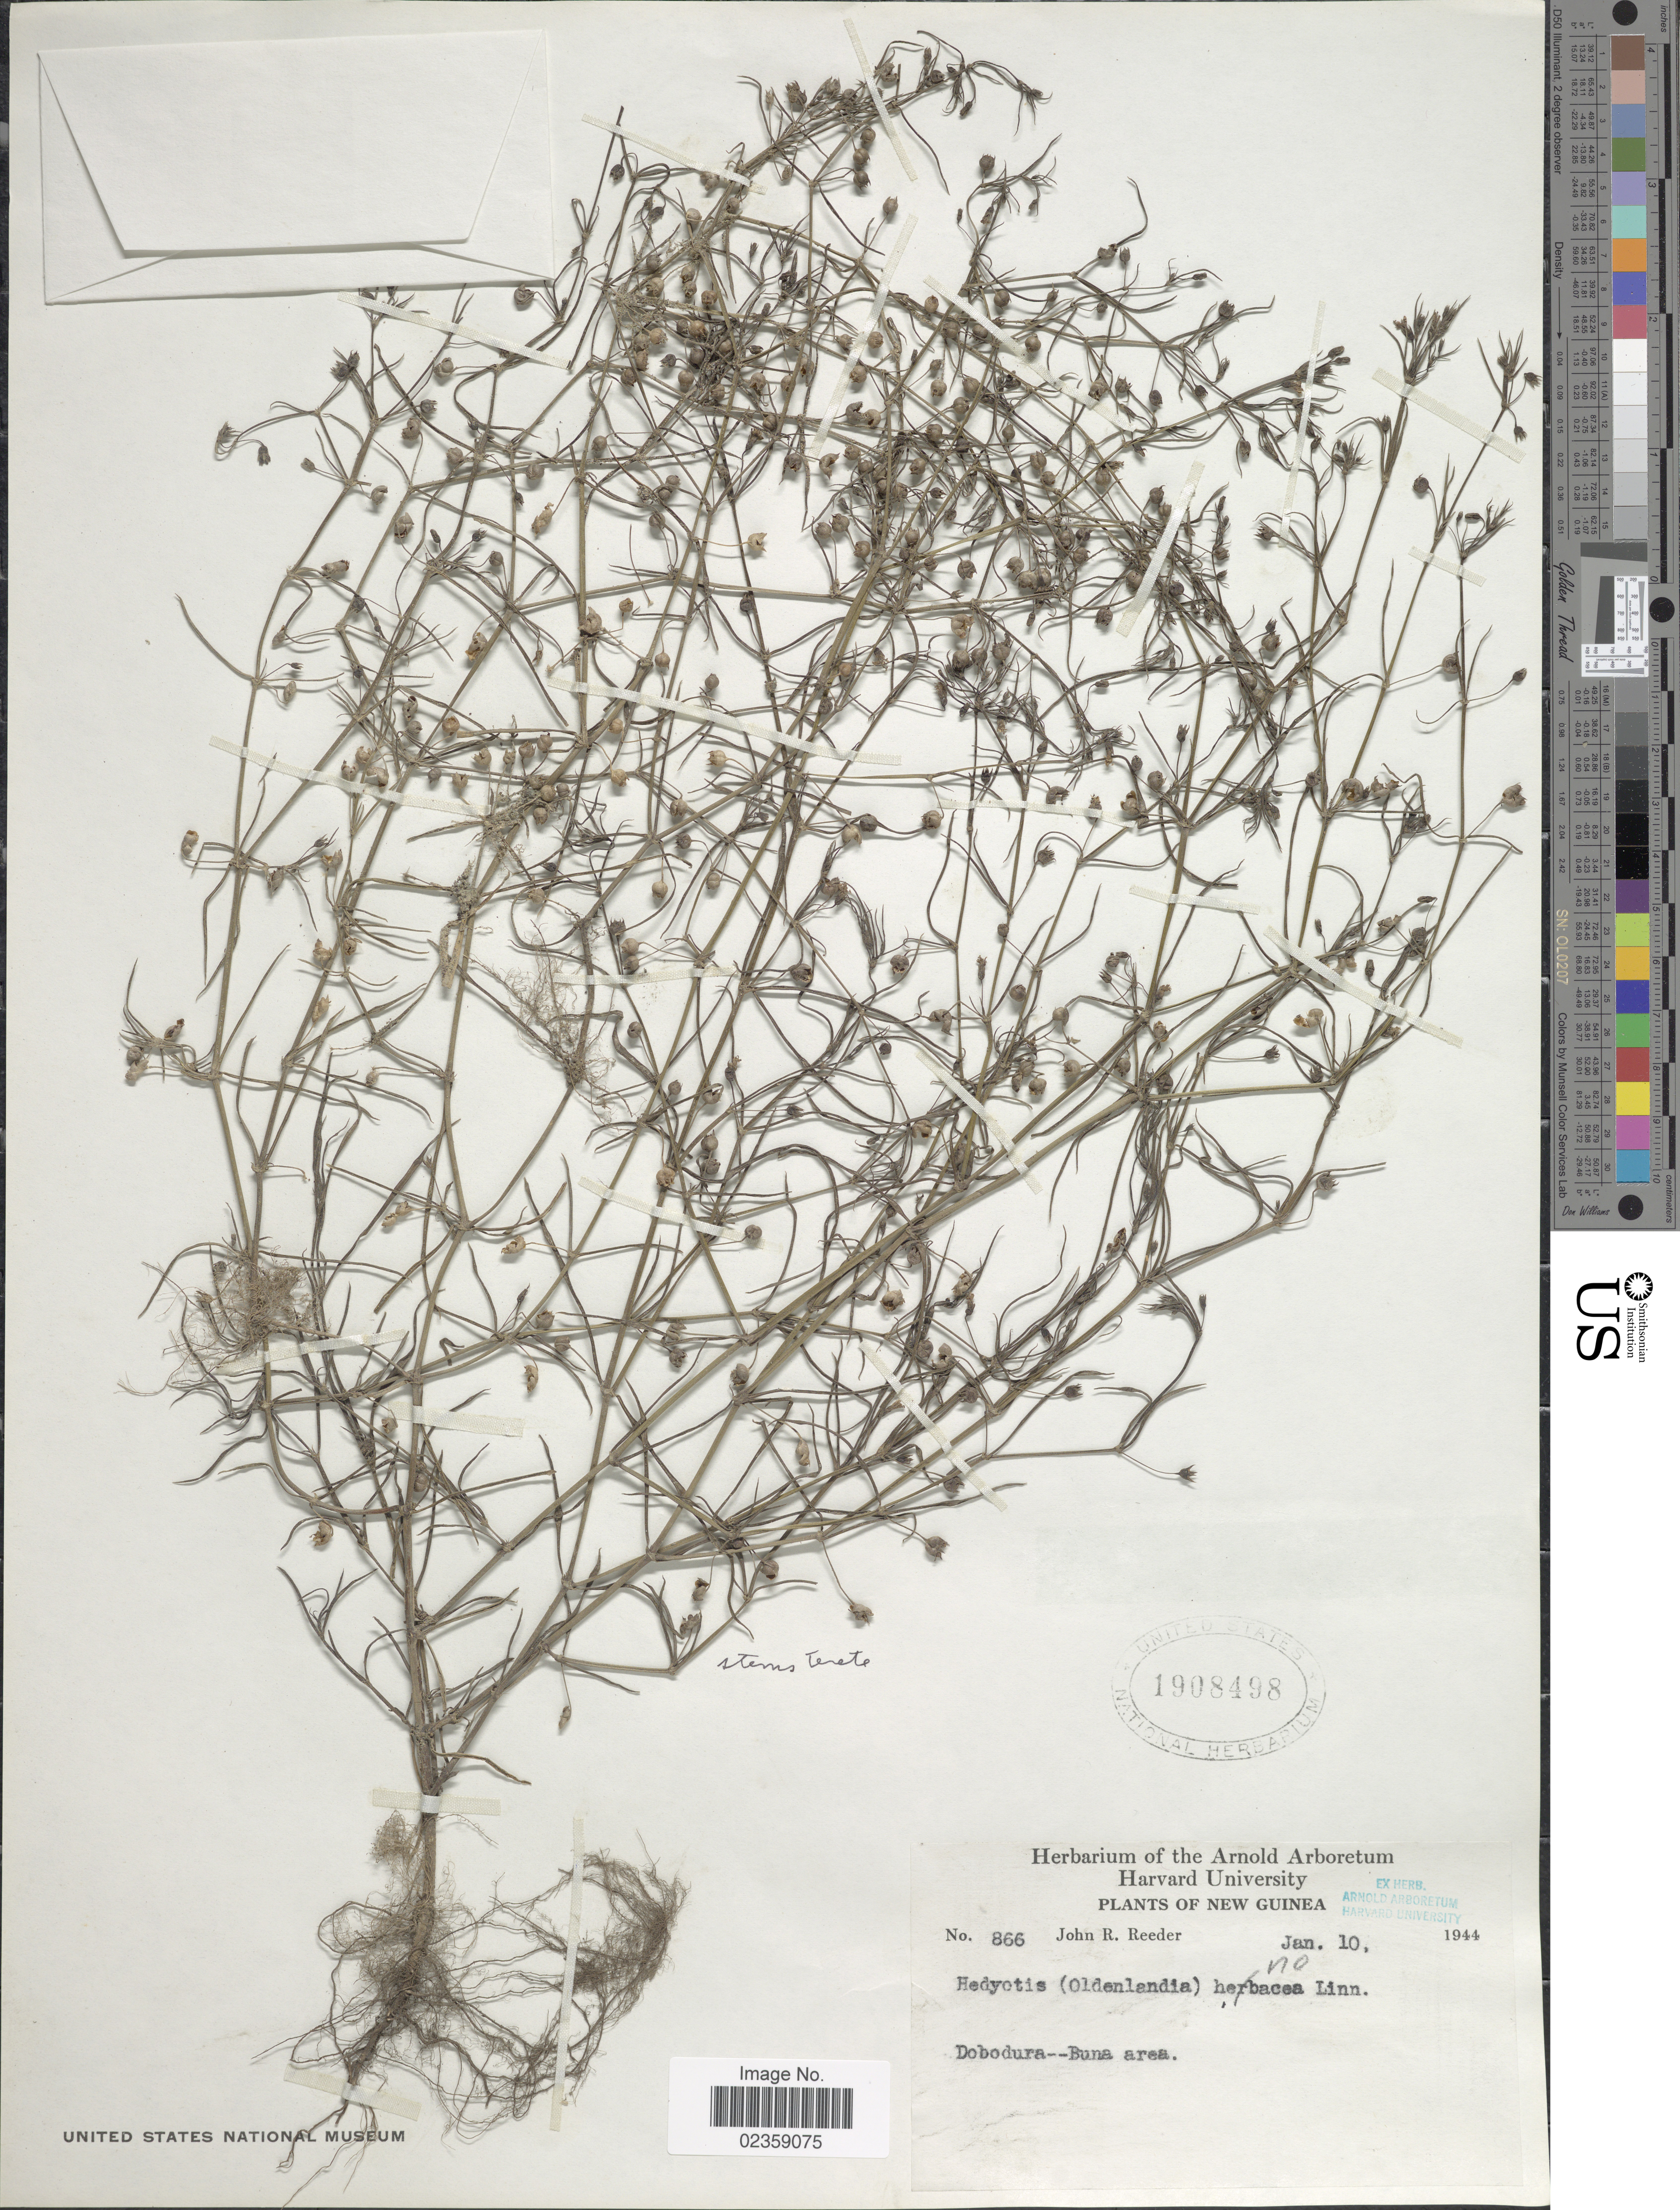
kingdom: Plantae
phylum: Tracheophyta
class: Magnoliopsida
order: Gentianales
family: Rubiaceae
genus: Oldenlandia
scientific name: Oldenlandia sp.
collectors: J. R. Reeder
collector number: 866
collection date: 1944-01-10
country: Papua New Guinea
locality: New Guinea. Dobodura - Buna area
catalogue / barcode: US 1908498